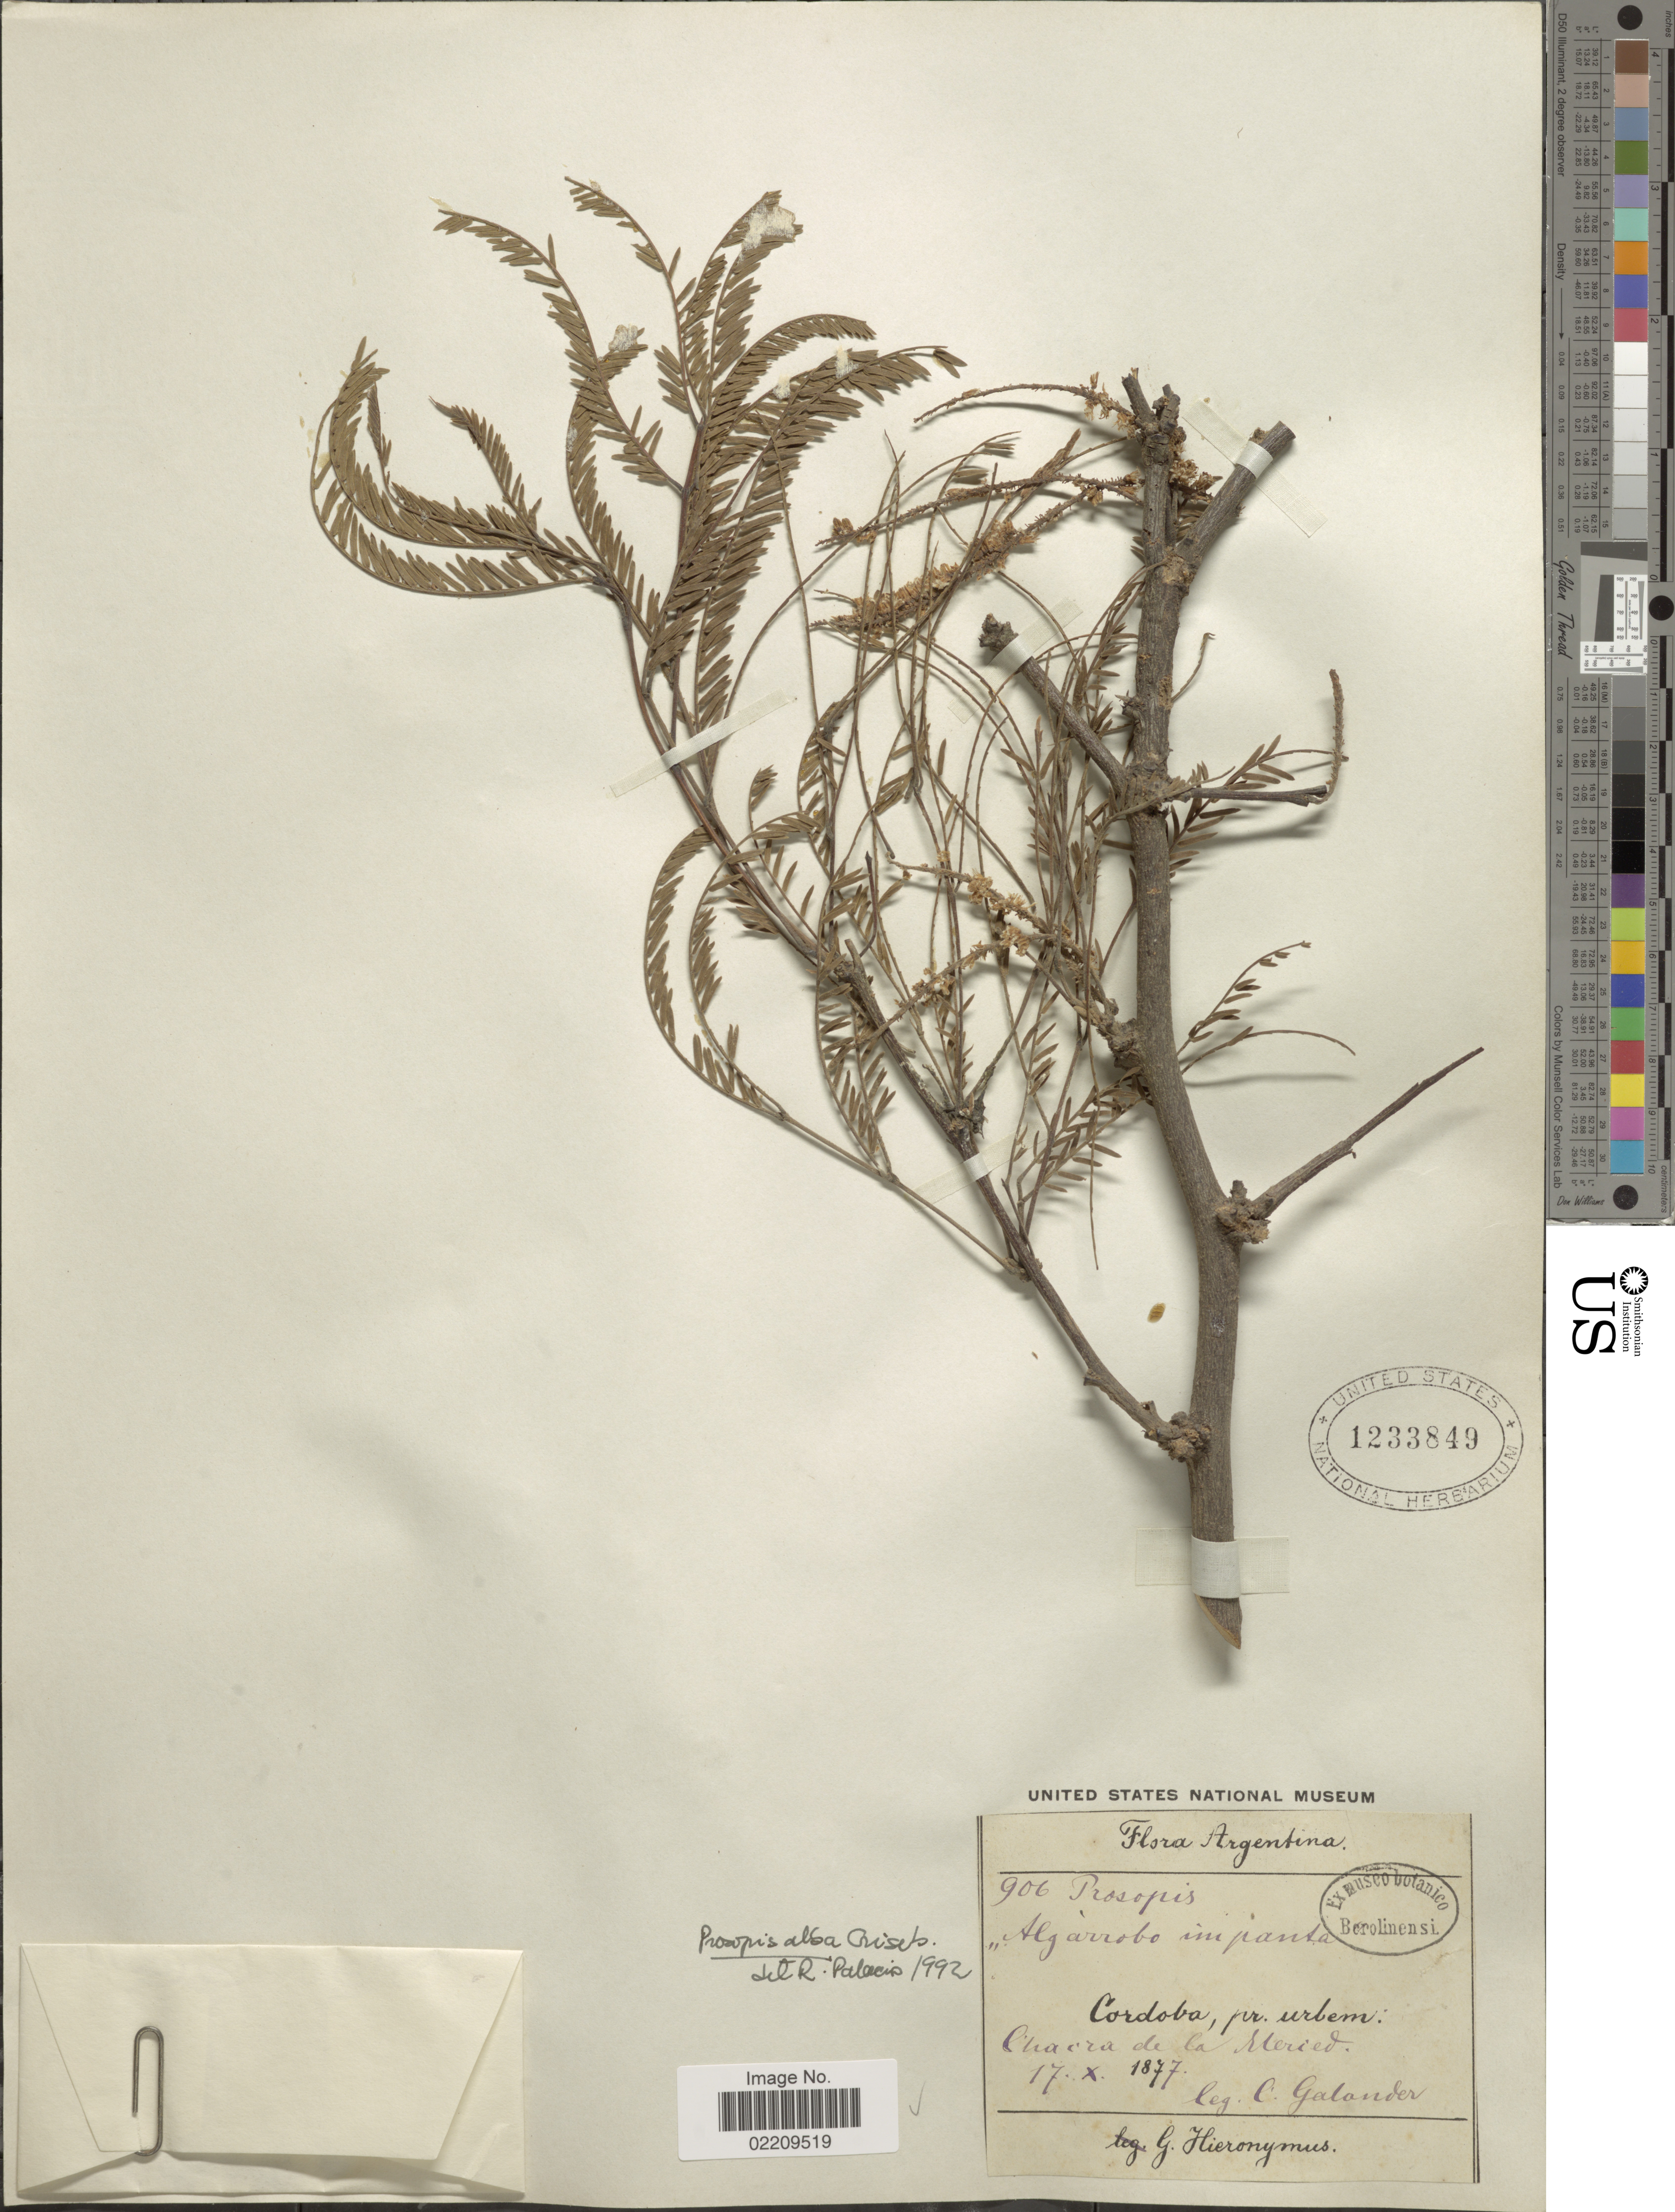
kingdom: Plantae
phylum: Tracheophyta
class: Magnoliopsida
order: Fabales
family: Fabaceae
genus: Neltuma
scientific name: Neltuma alba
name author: (Griseb.) C. E. Hughes & G.P. Lewis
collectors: C. Galander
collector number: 906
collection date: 1877-10-17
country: Argentina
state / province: Cordoba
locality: Pr. urbem: Chacra de la Merced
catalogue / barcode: US 1233849